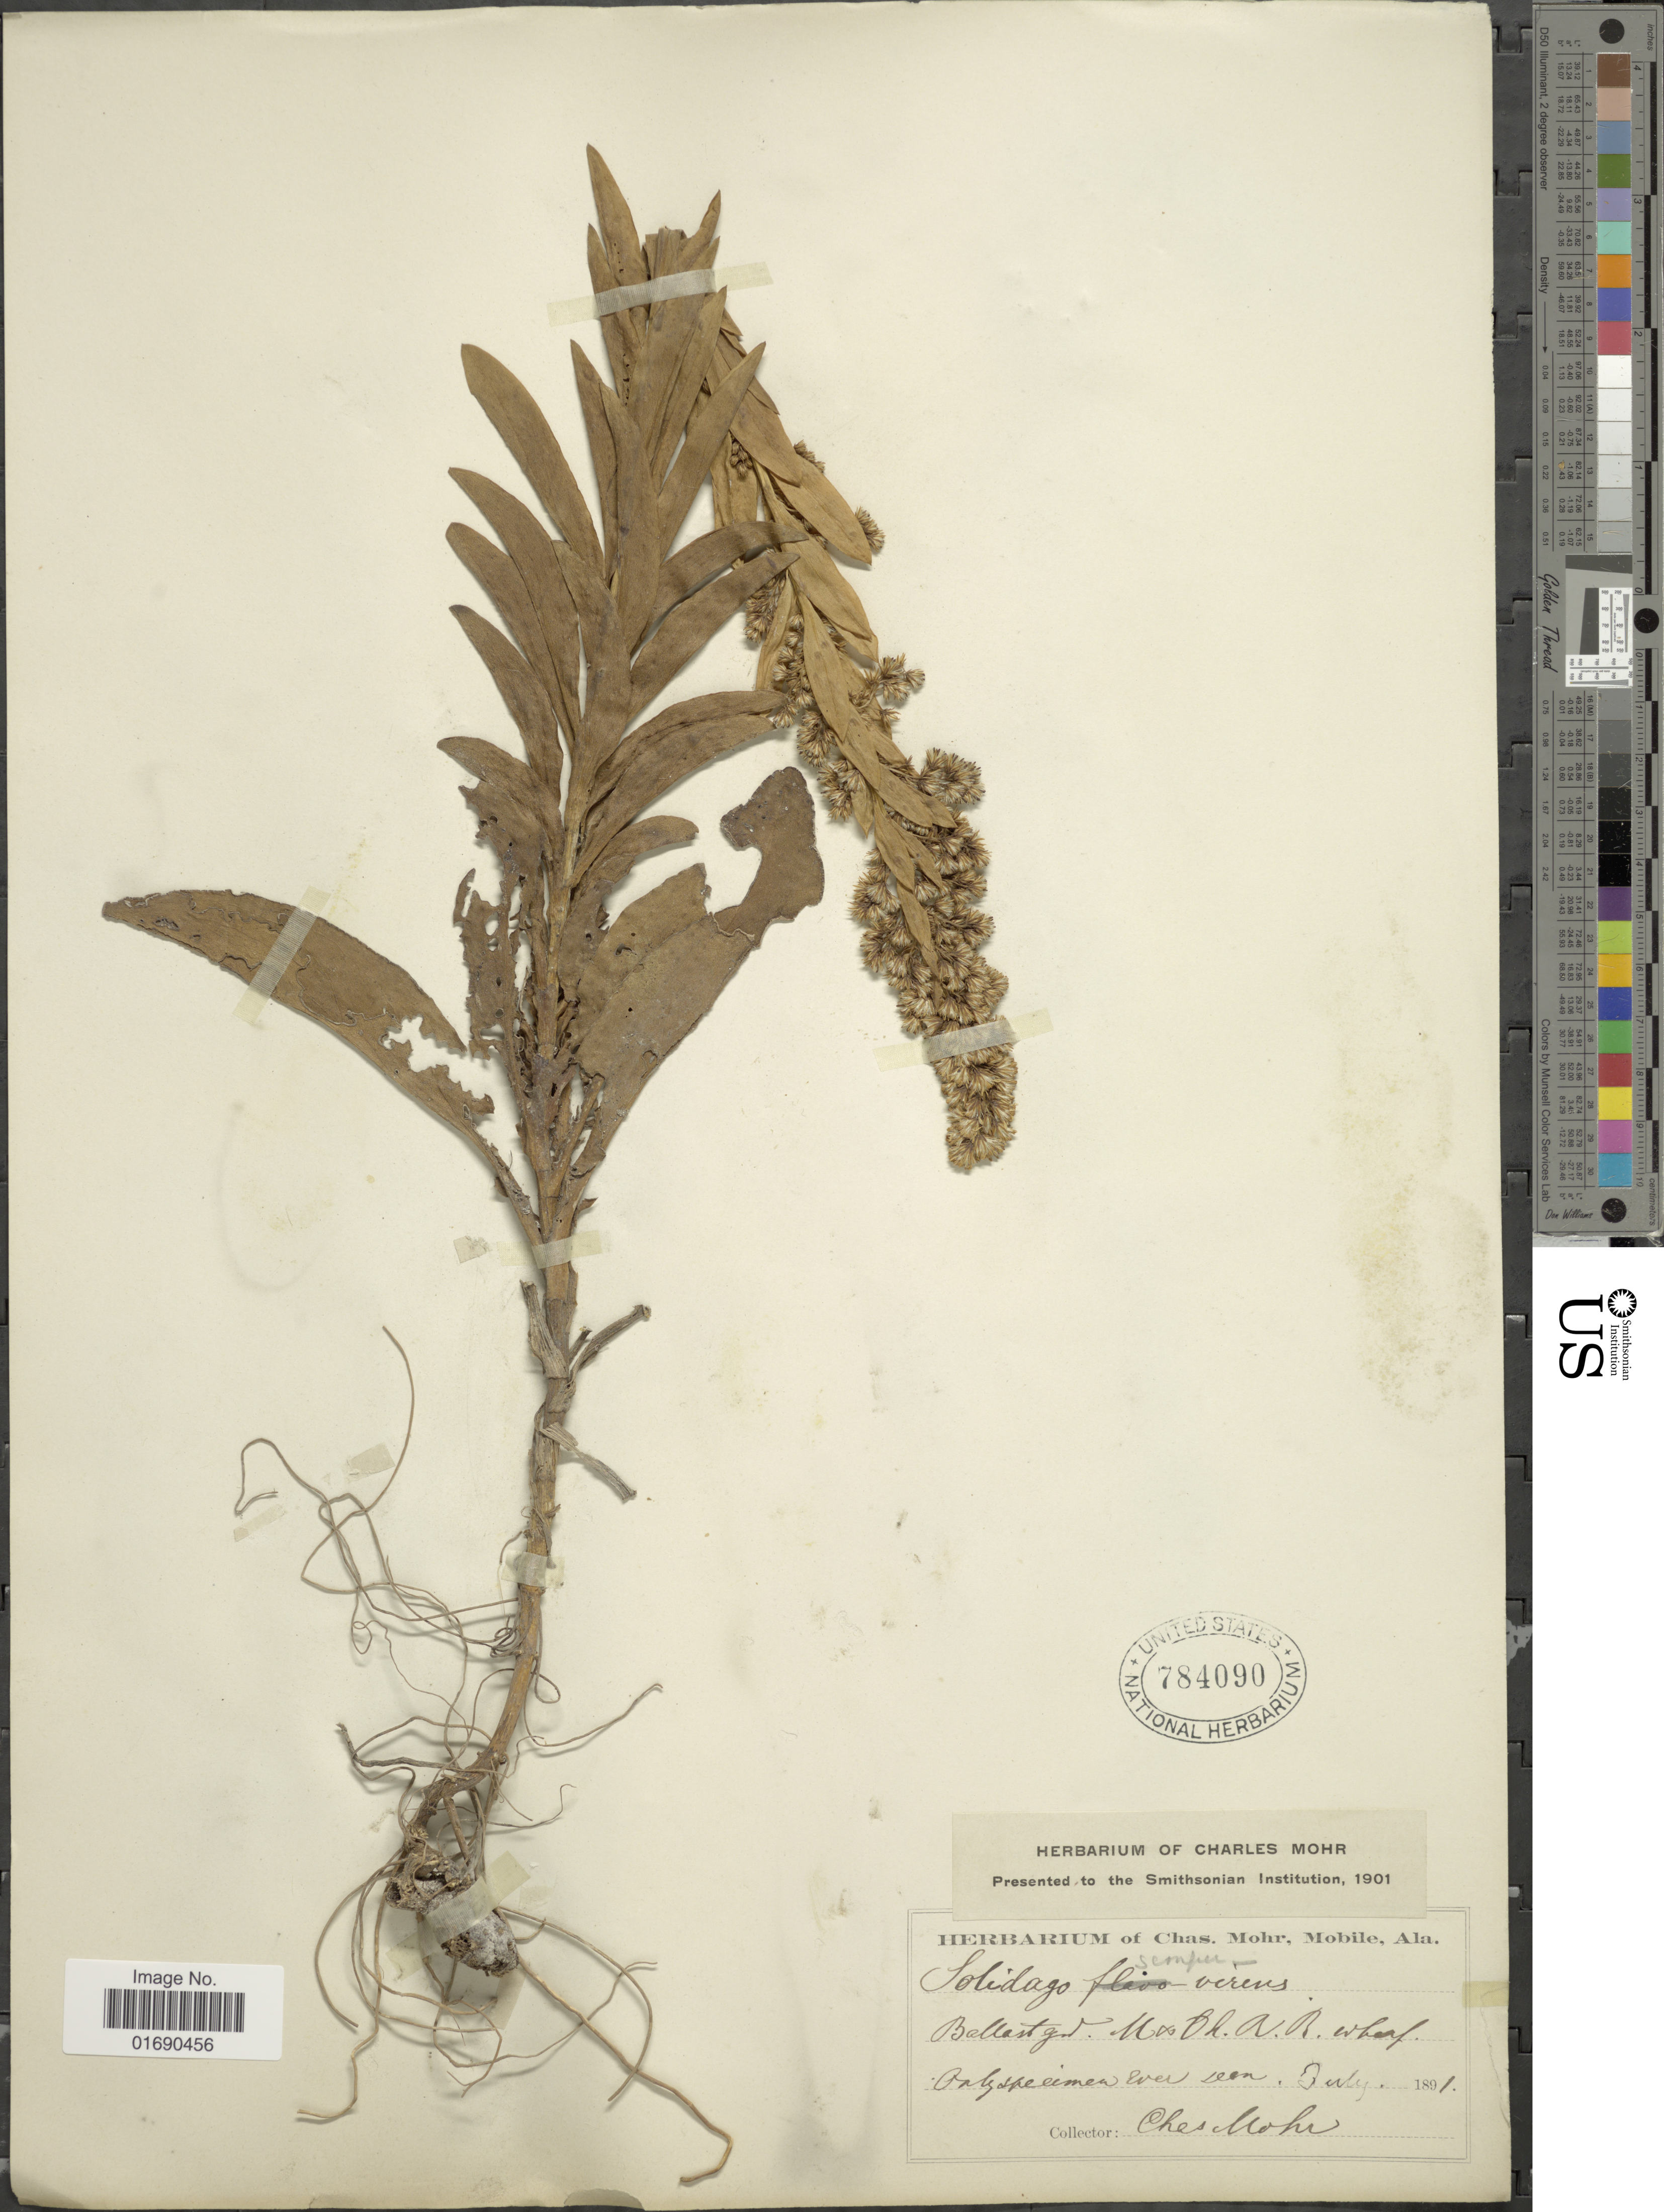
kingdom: Plantae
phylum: Tracheophyta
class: Magnoliopsida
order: Asterales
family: Asteraceae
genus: Solidago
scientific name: Solidago sempervirens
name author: L.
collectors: C. T. Mohr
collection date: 1891-07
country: United States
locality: Ballast gnd. M & BR. A. R.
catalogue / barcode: US 784090